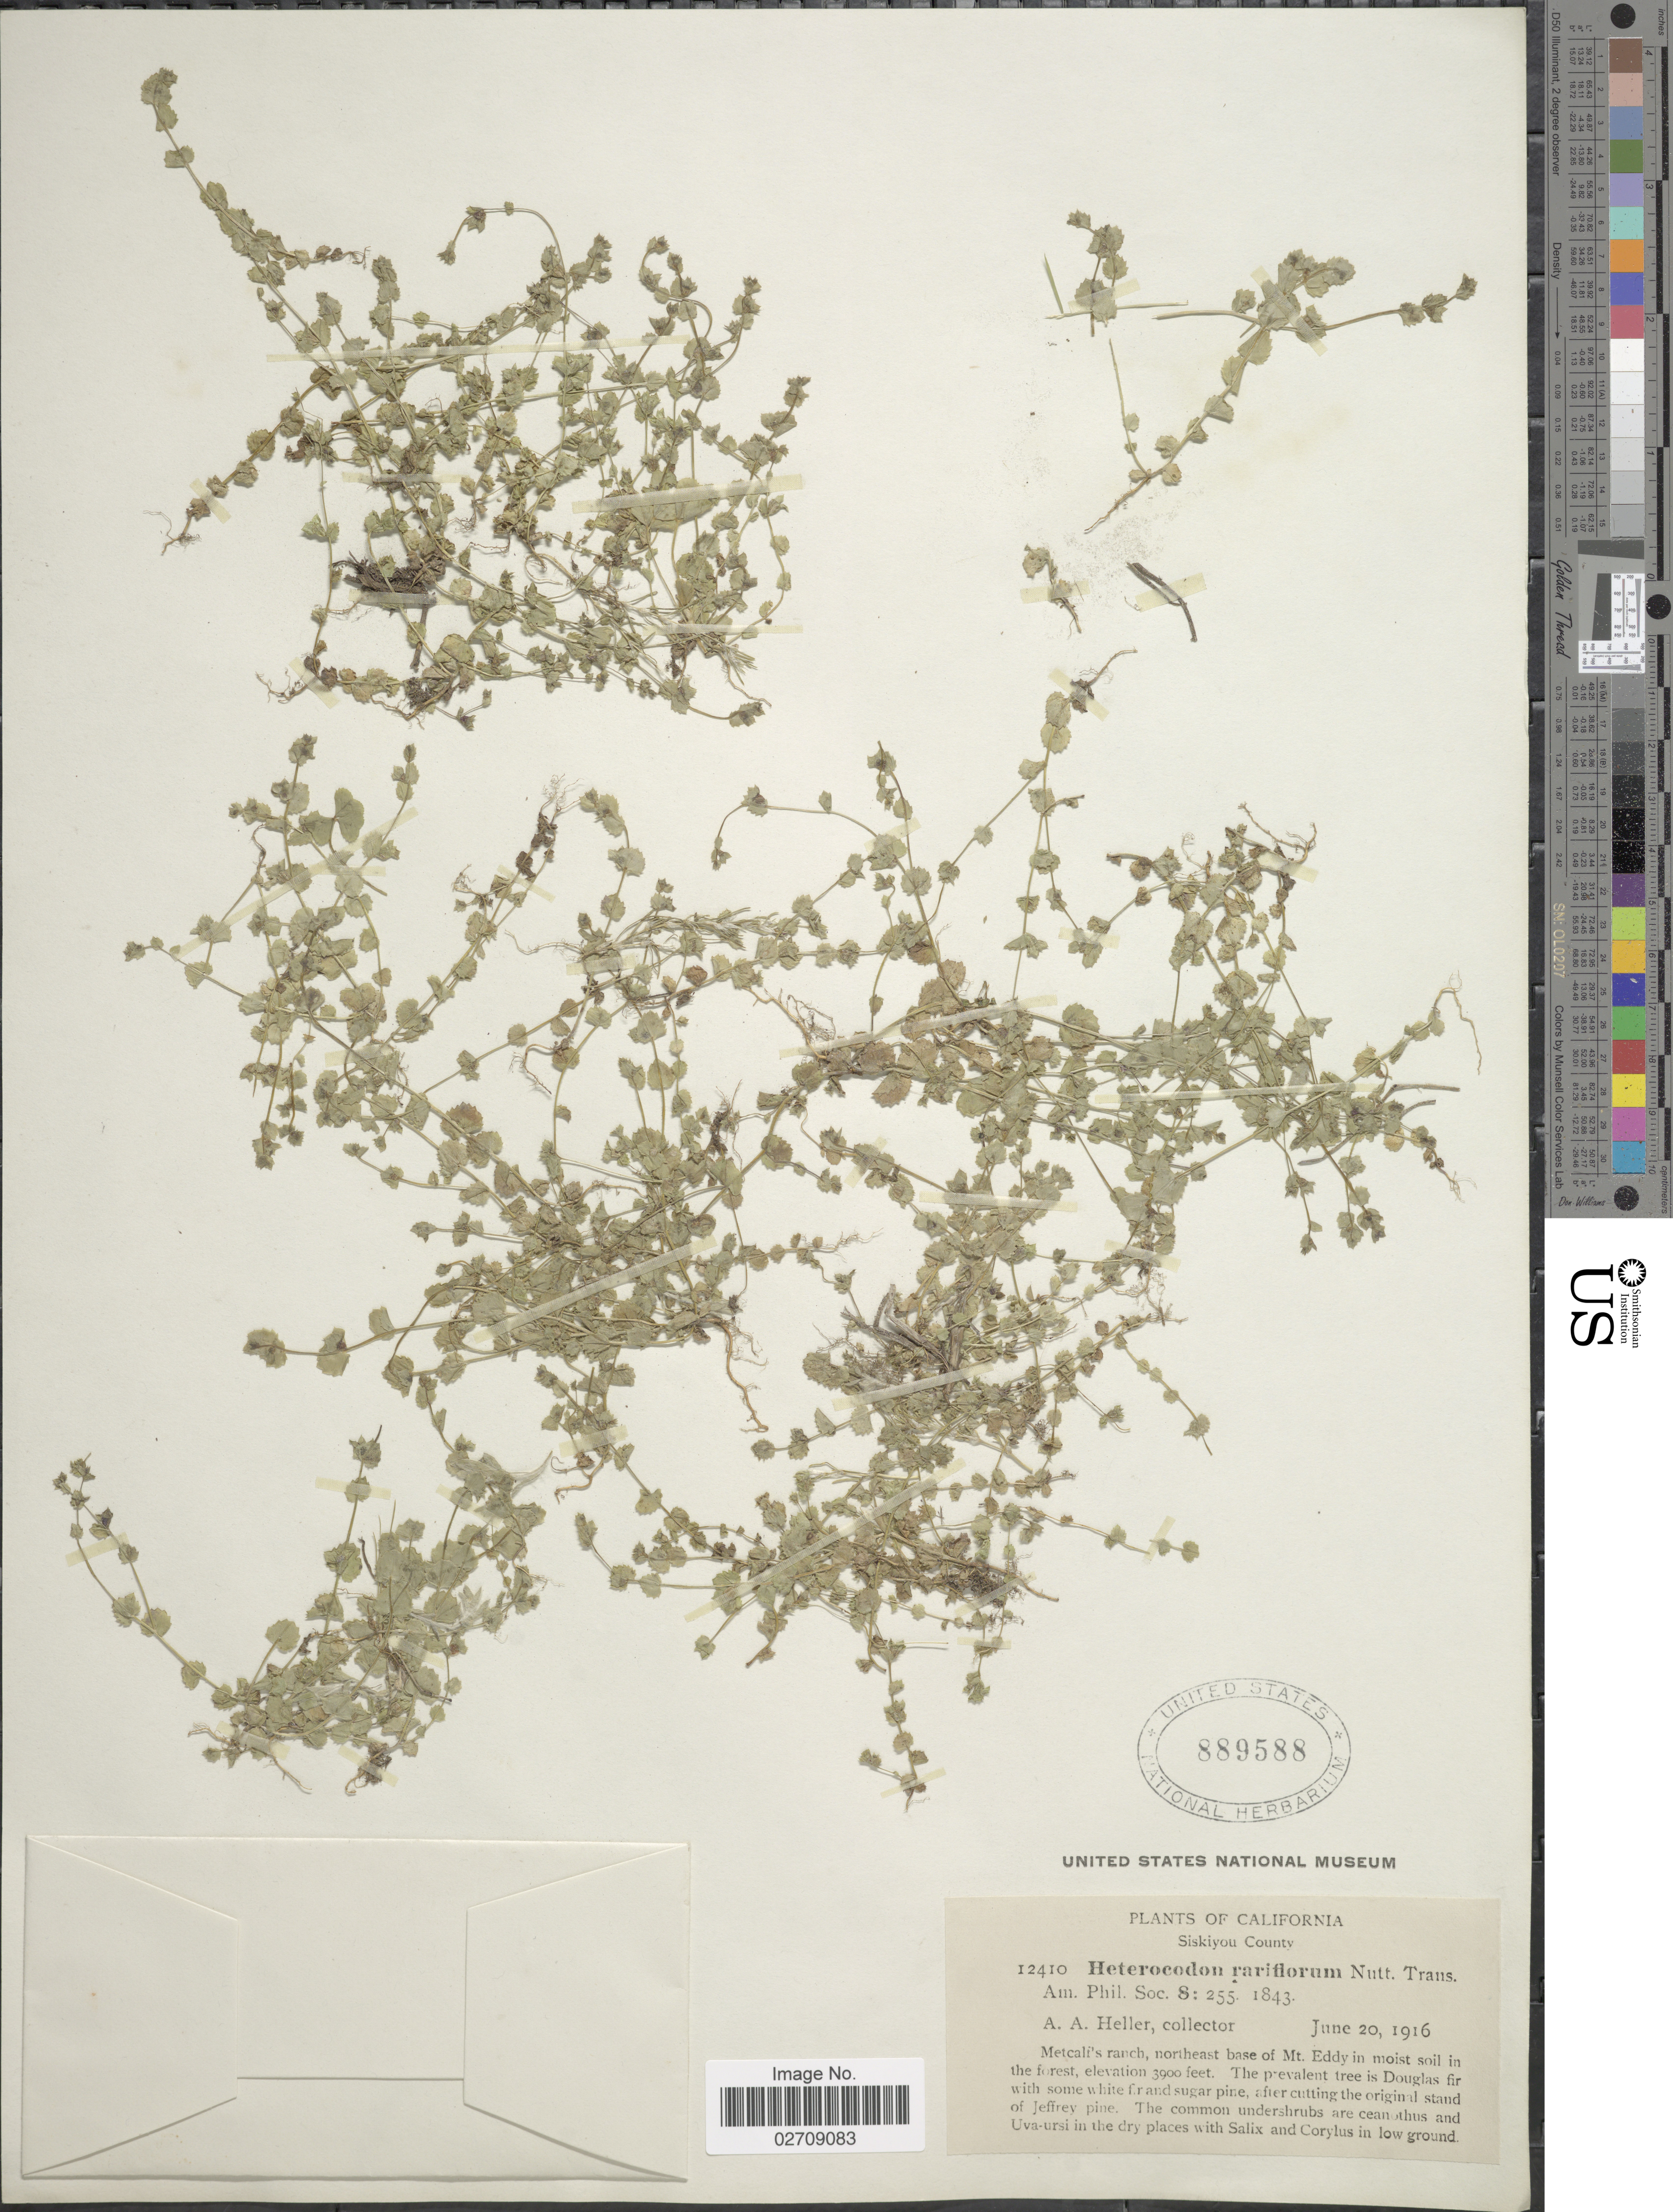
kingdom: Plantae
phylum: Tracheophyta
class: Magnoliopsida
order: Asterales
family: Campanulaceae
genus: Heterocodon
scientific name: Heterocodon rariflorum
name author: Nutt.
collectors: A. A. Heller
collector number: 12410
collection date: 1916-06-20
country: United States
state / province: California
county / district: Siskiyou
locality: Siskiyou County. Metcali's ranch northeast base of Mt. Eddy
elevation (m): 1189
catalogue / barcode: US 889588